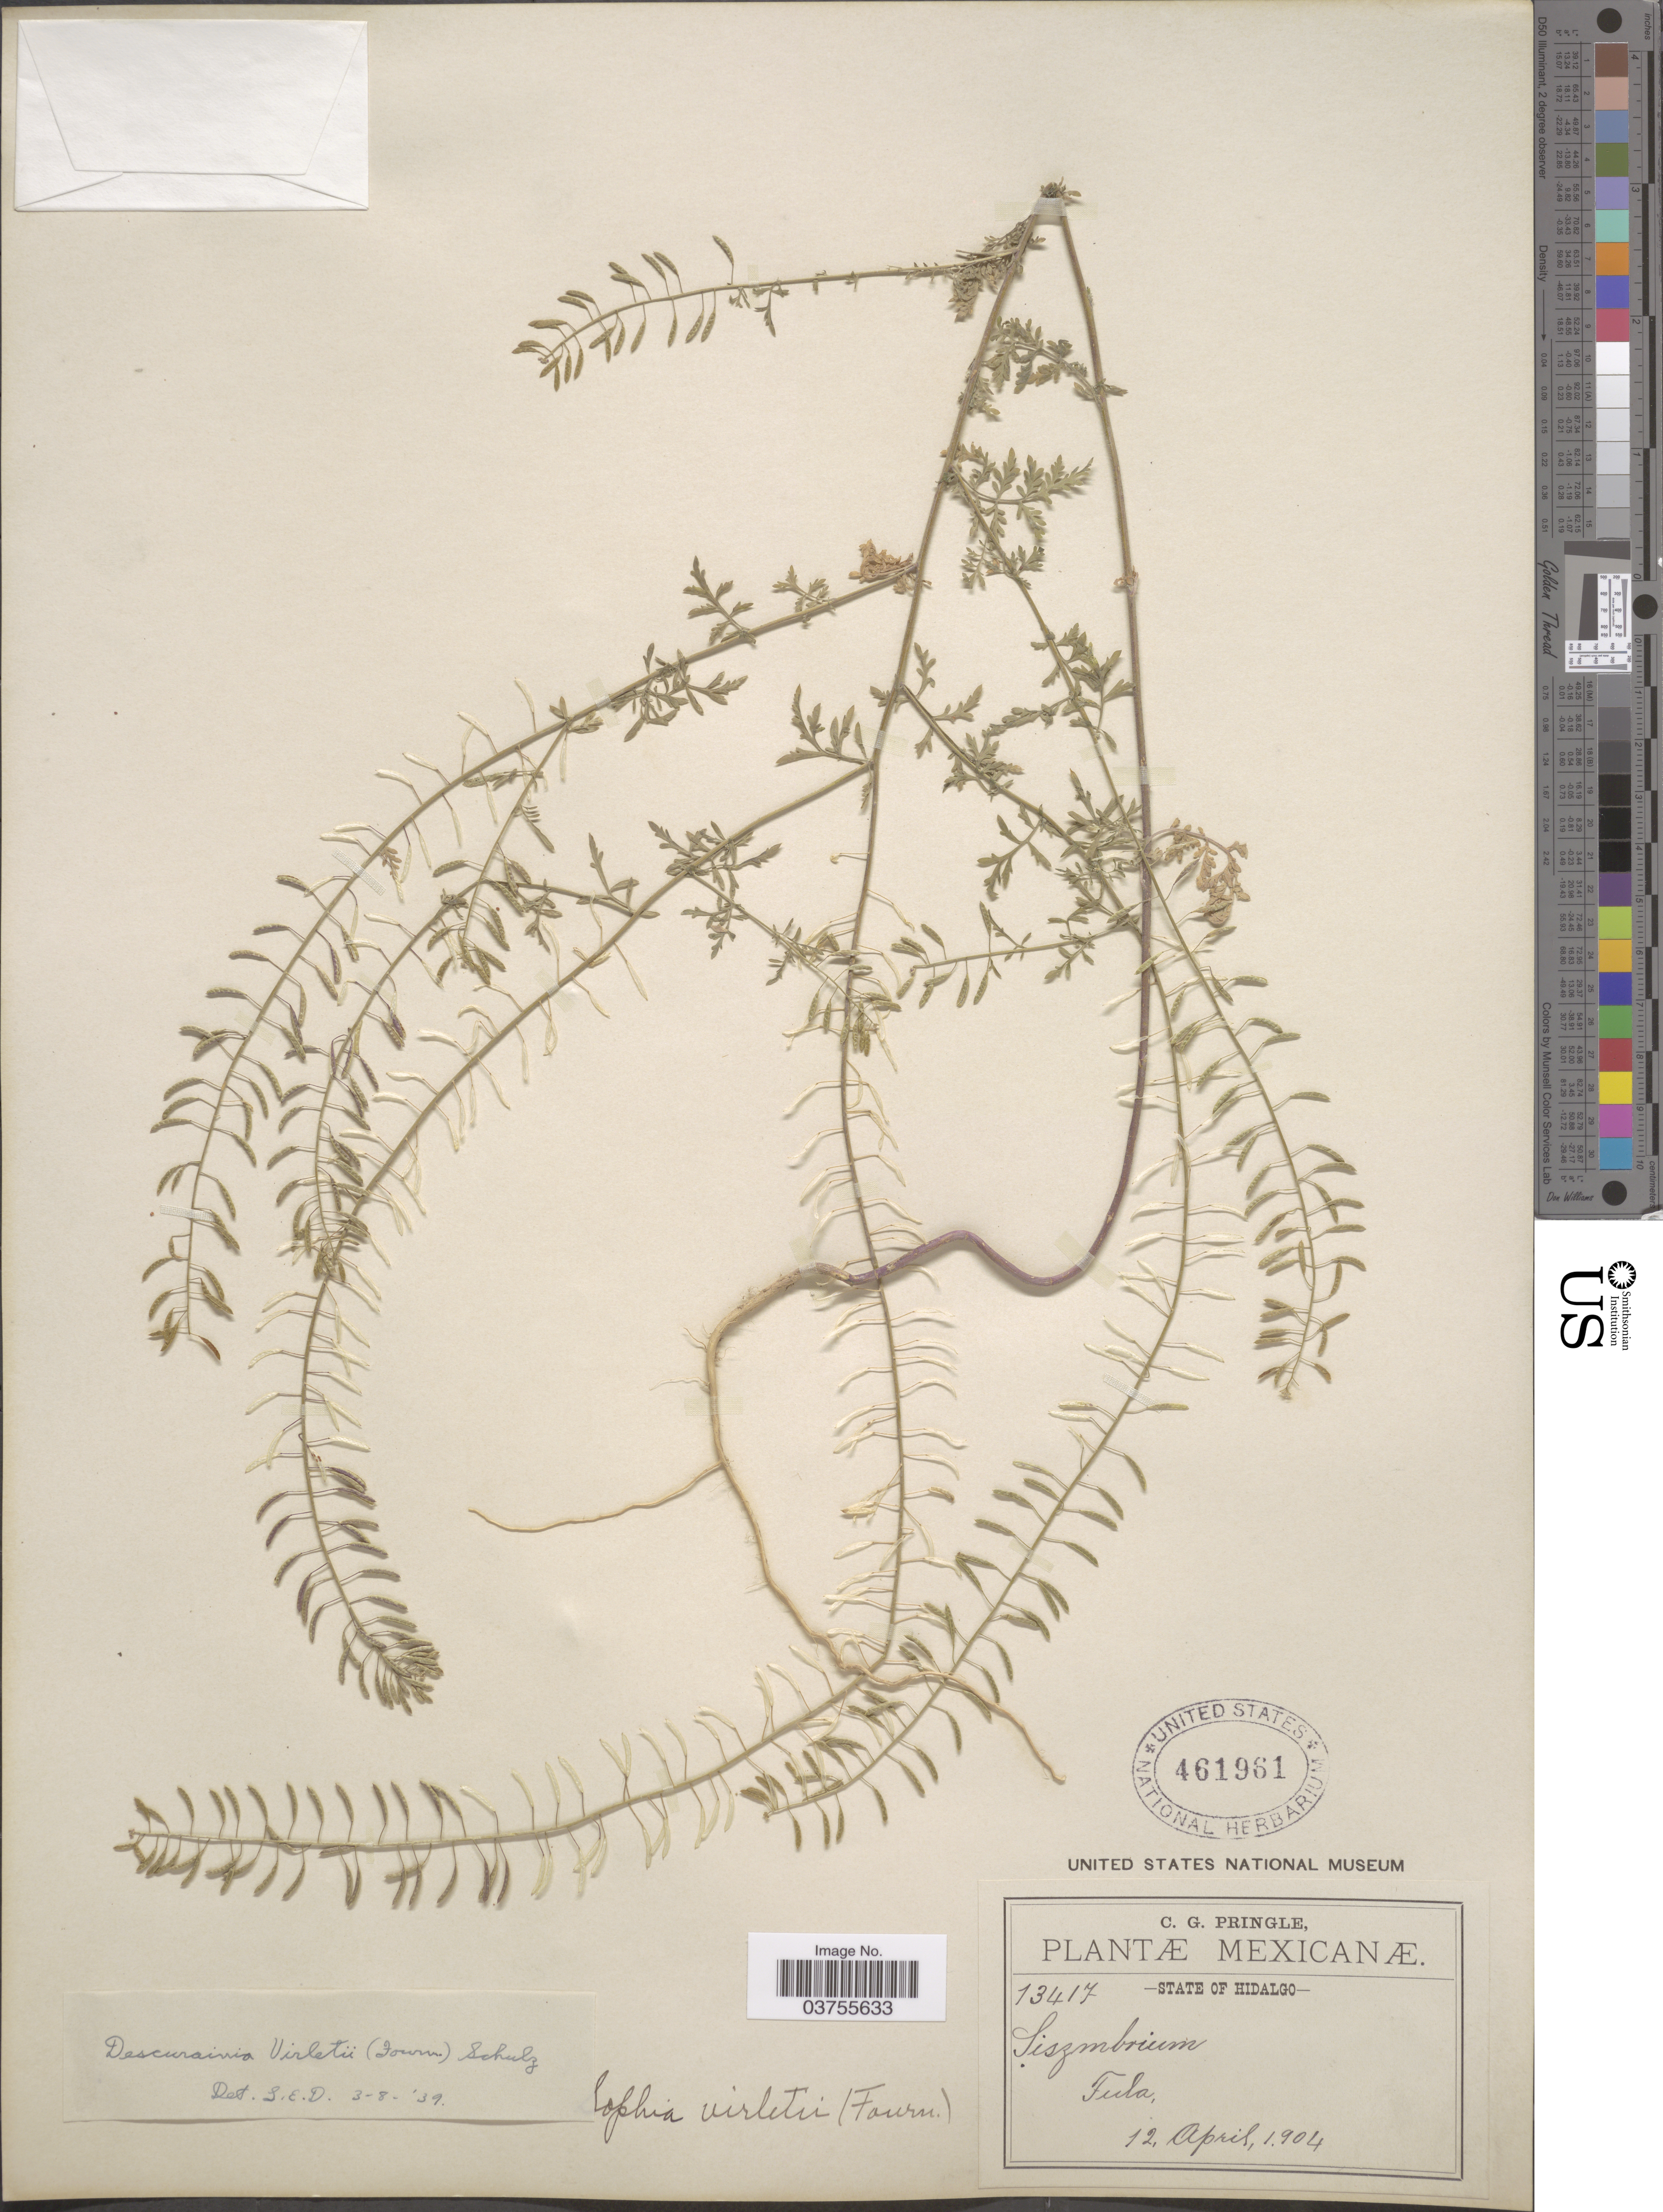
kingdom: Plantae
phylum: Tracheophyta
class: Magnoliopsida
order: Brassicales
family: Brassicaceae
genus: Descurainia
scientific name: Descurainia virletii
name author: (E. Fourn.) O.E. Schulz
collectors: C. G. Pringle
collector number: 13417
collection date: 1904-04-12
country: Mexico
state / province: Hidalgo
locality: Fula.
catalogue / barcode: US 461961